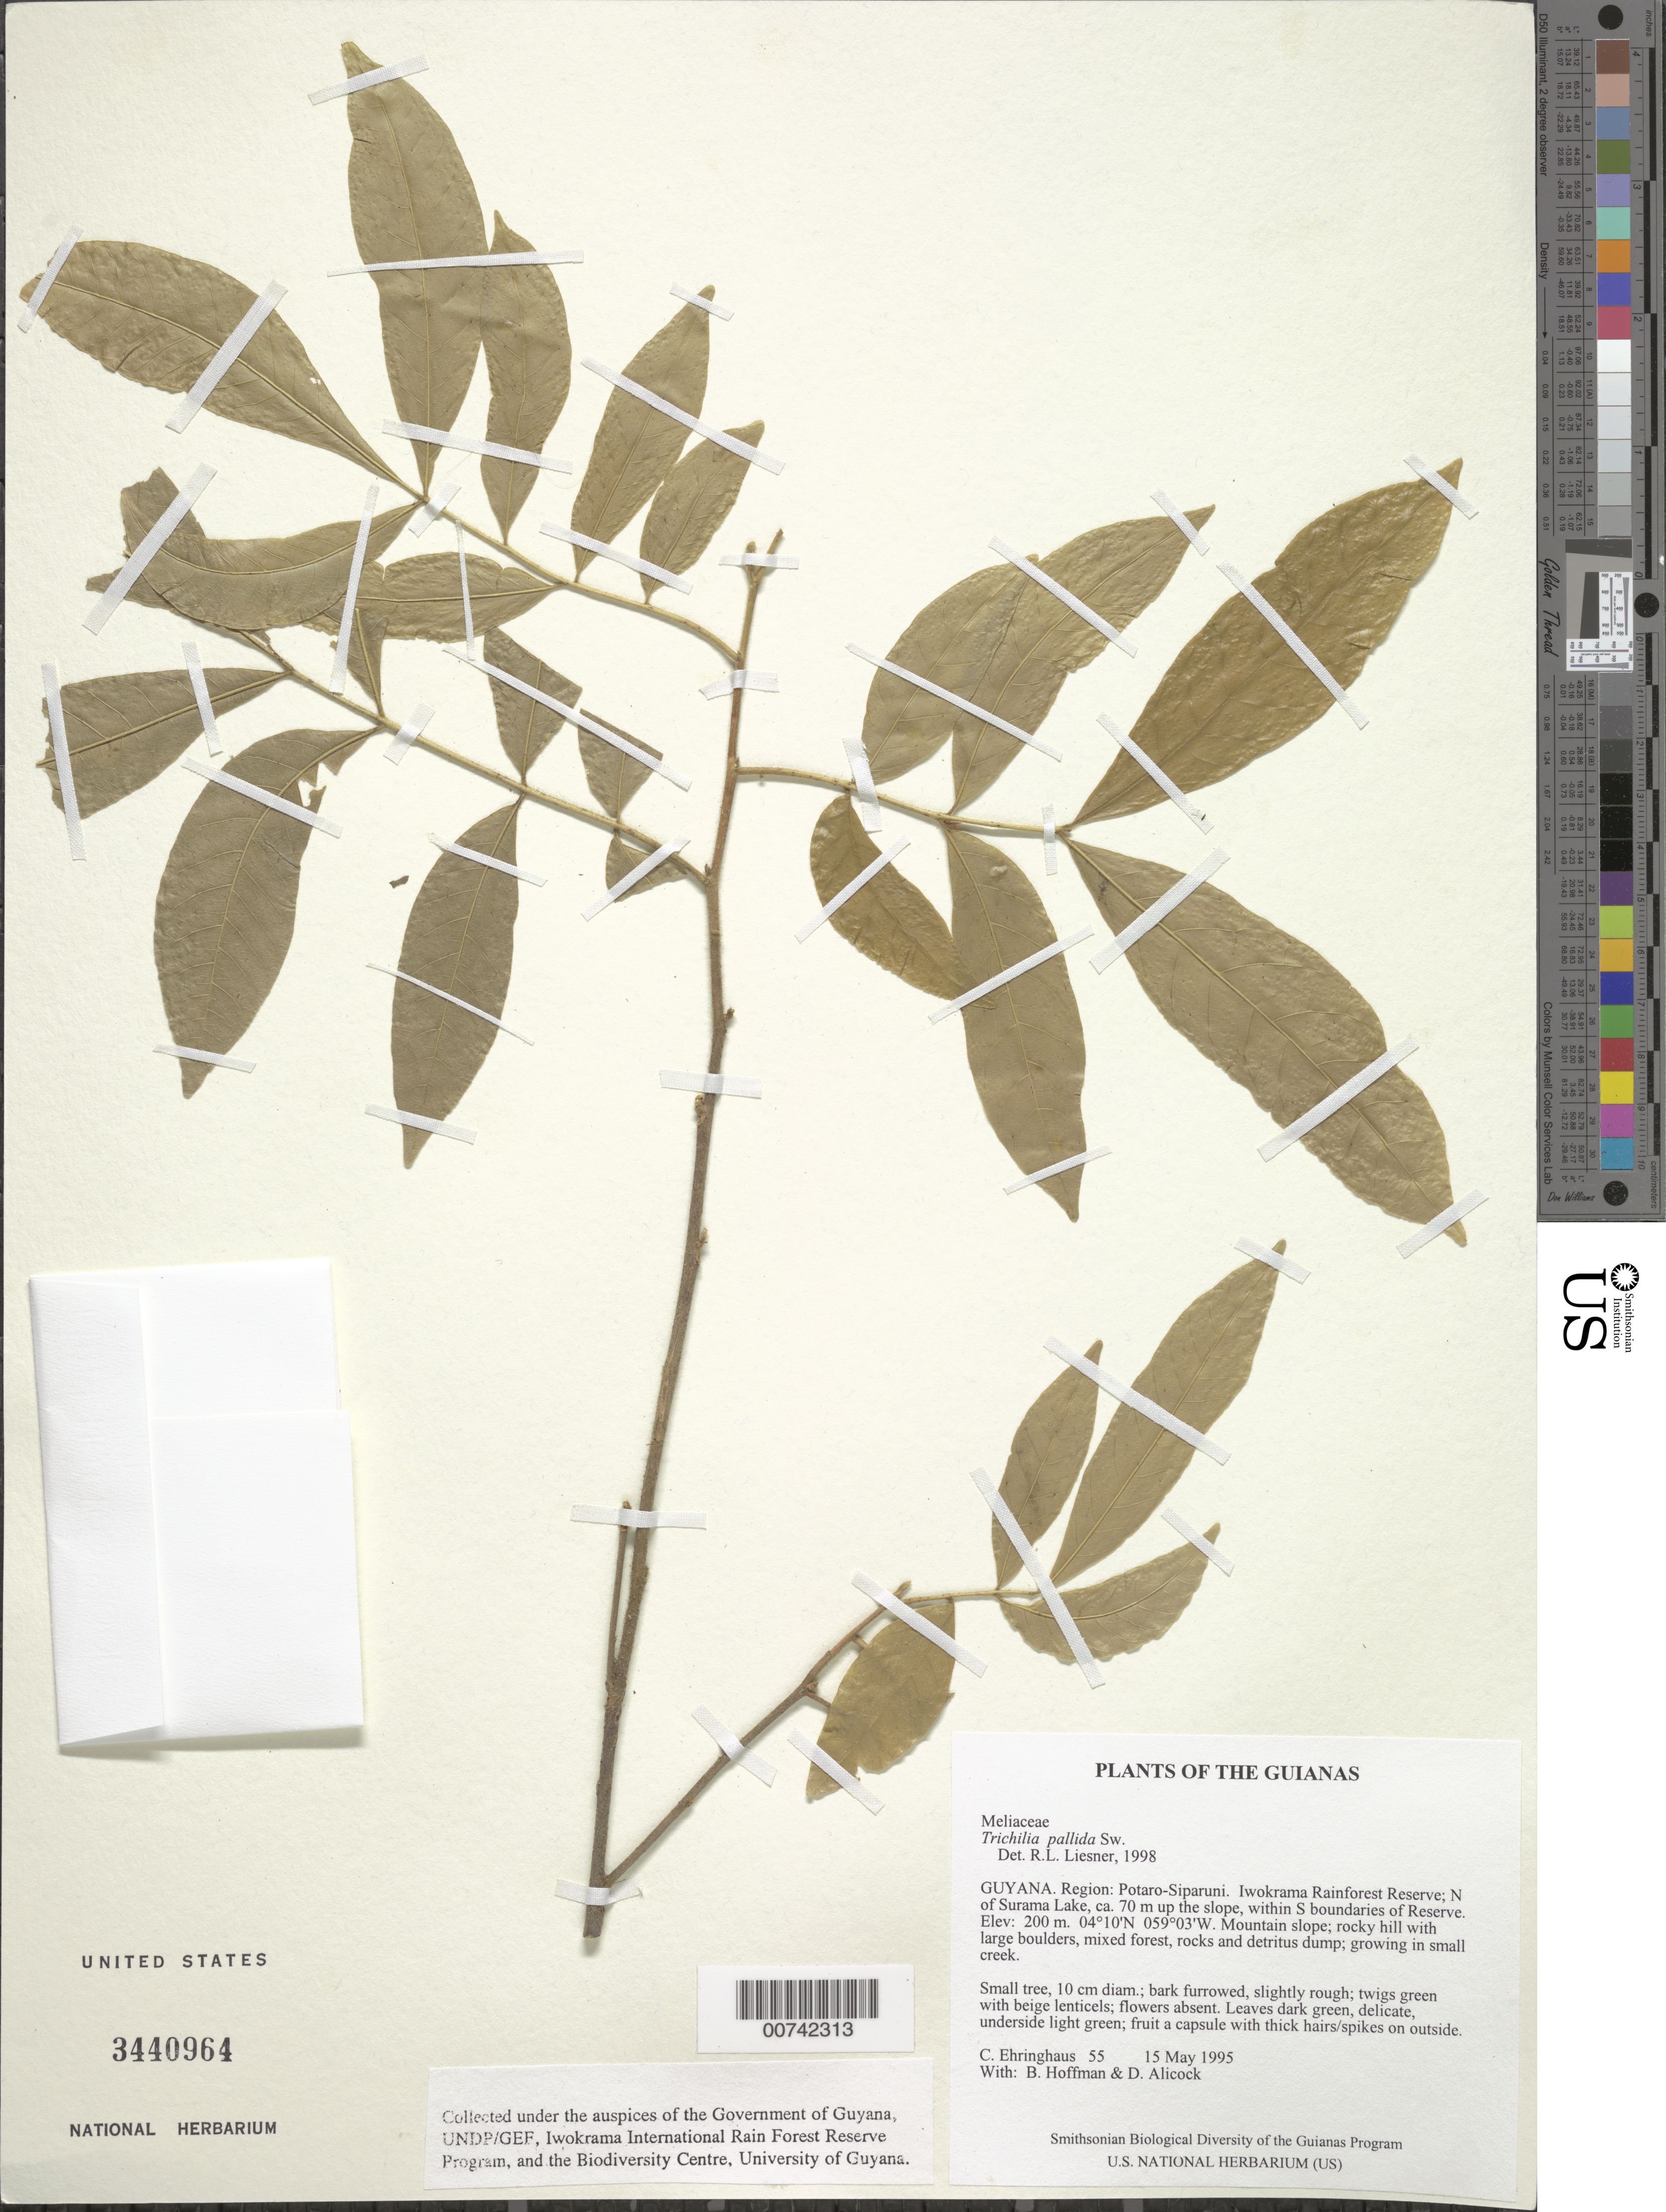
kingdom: Plantae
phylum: Tracheophyta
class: Magnoliopsida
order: Sapindales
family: Meliaceae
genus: Trichilia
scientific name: Trichilia pallida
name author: Sw.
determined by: Liesner, R. L.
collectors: C. Ehringhaus, B. Hoffman & D. Allicock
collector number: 55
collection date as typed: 15 May 1995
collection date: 1995-05-15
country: Guyana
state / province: Potaro-Siparuni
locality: Iwokrama Rainforest Reserve; N of Surama Lake, ca. 70 m up the slope, within S boundaries of Reserve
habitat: Mountain slope; rocky hill with large boulders, mixed forest, rocks and detritus dump; growing in small creek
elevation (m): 200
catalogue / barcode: US 3440964